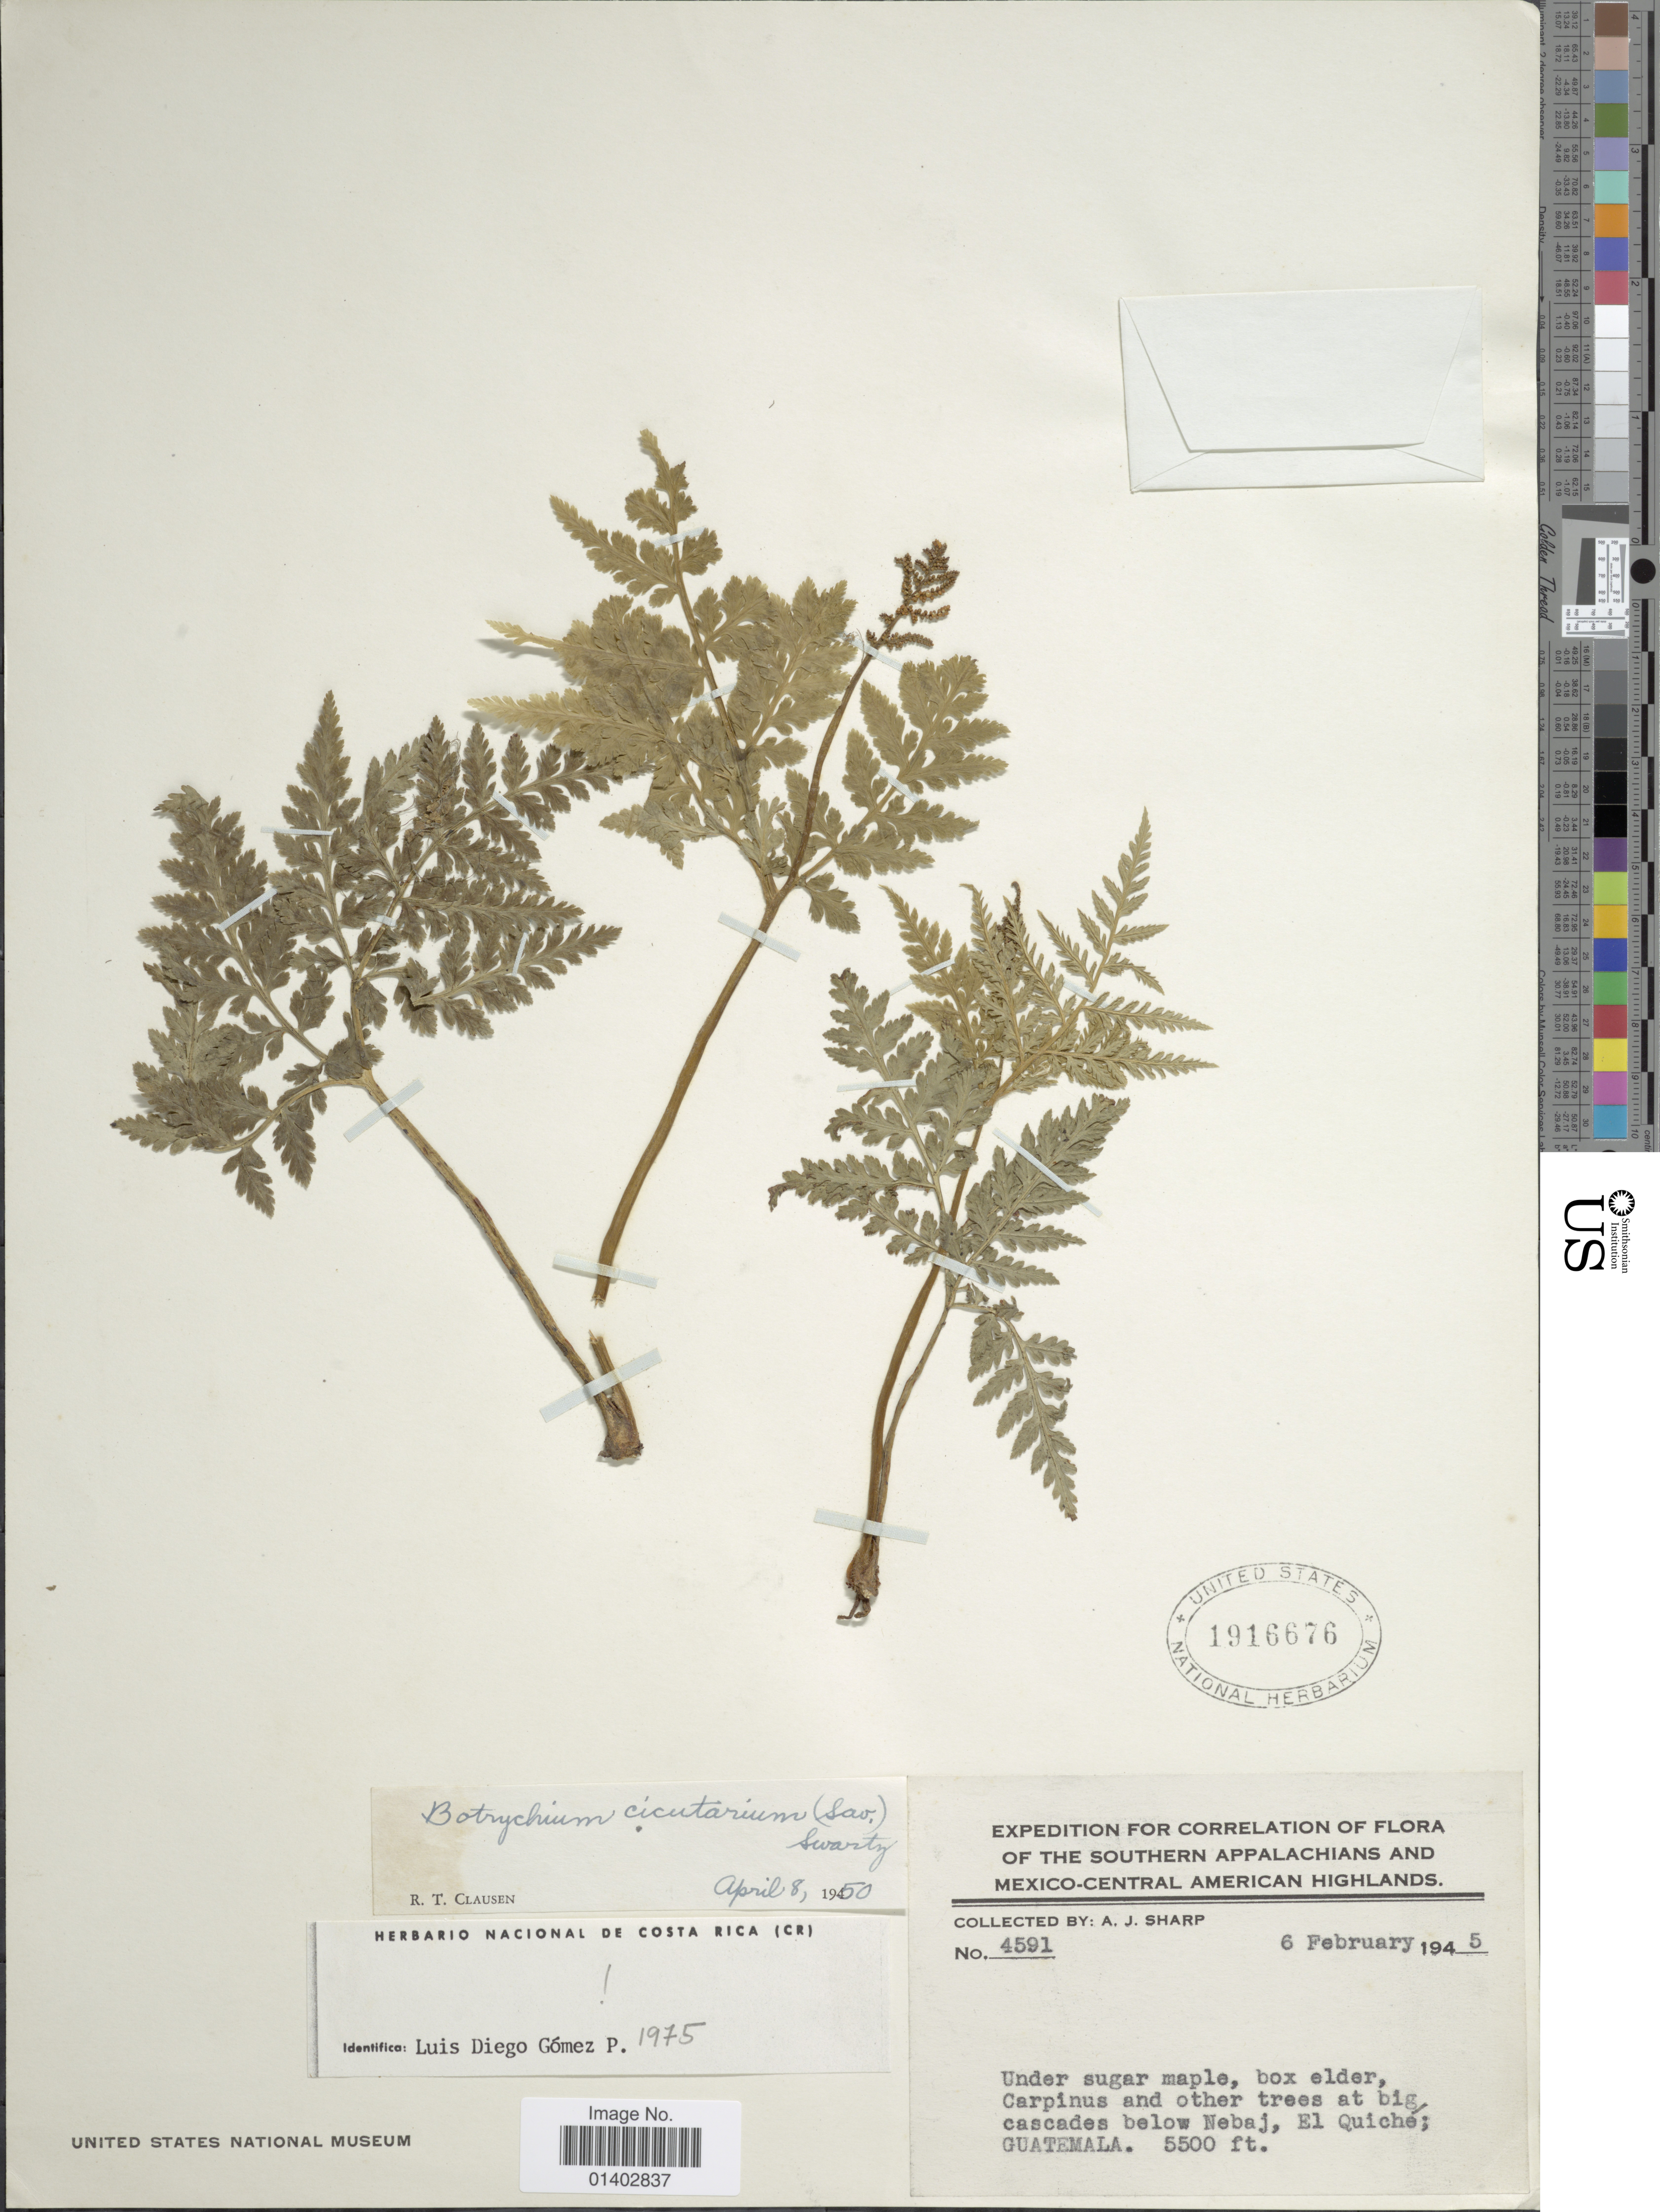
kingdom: Plantae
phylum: Tracheophyta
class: Polypodiopsida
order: Ophioglossales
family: Ophioglossaceae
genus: Botrychium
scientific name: Botrychium virginianum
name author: (L.) Sw.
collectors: A. J. Sharp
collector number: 4591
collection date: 1945-02-06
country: Guatemala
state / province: El Quiché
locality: Southern Appalachinas and Mexico-Central American Highlands, Under sugar maple, box elder Carpinus and other trees at big cascades below Nebaj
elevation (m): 1676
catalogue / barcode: US 1916676